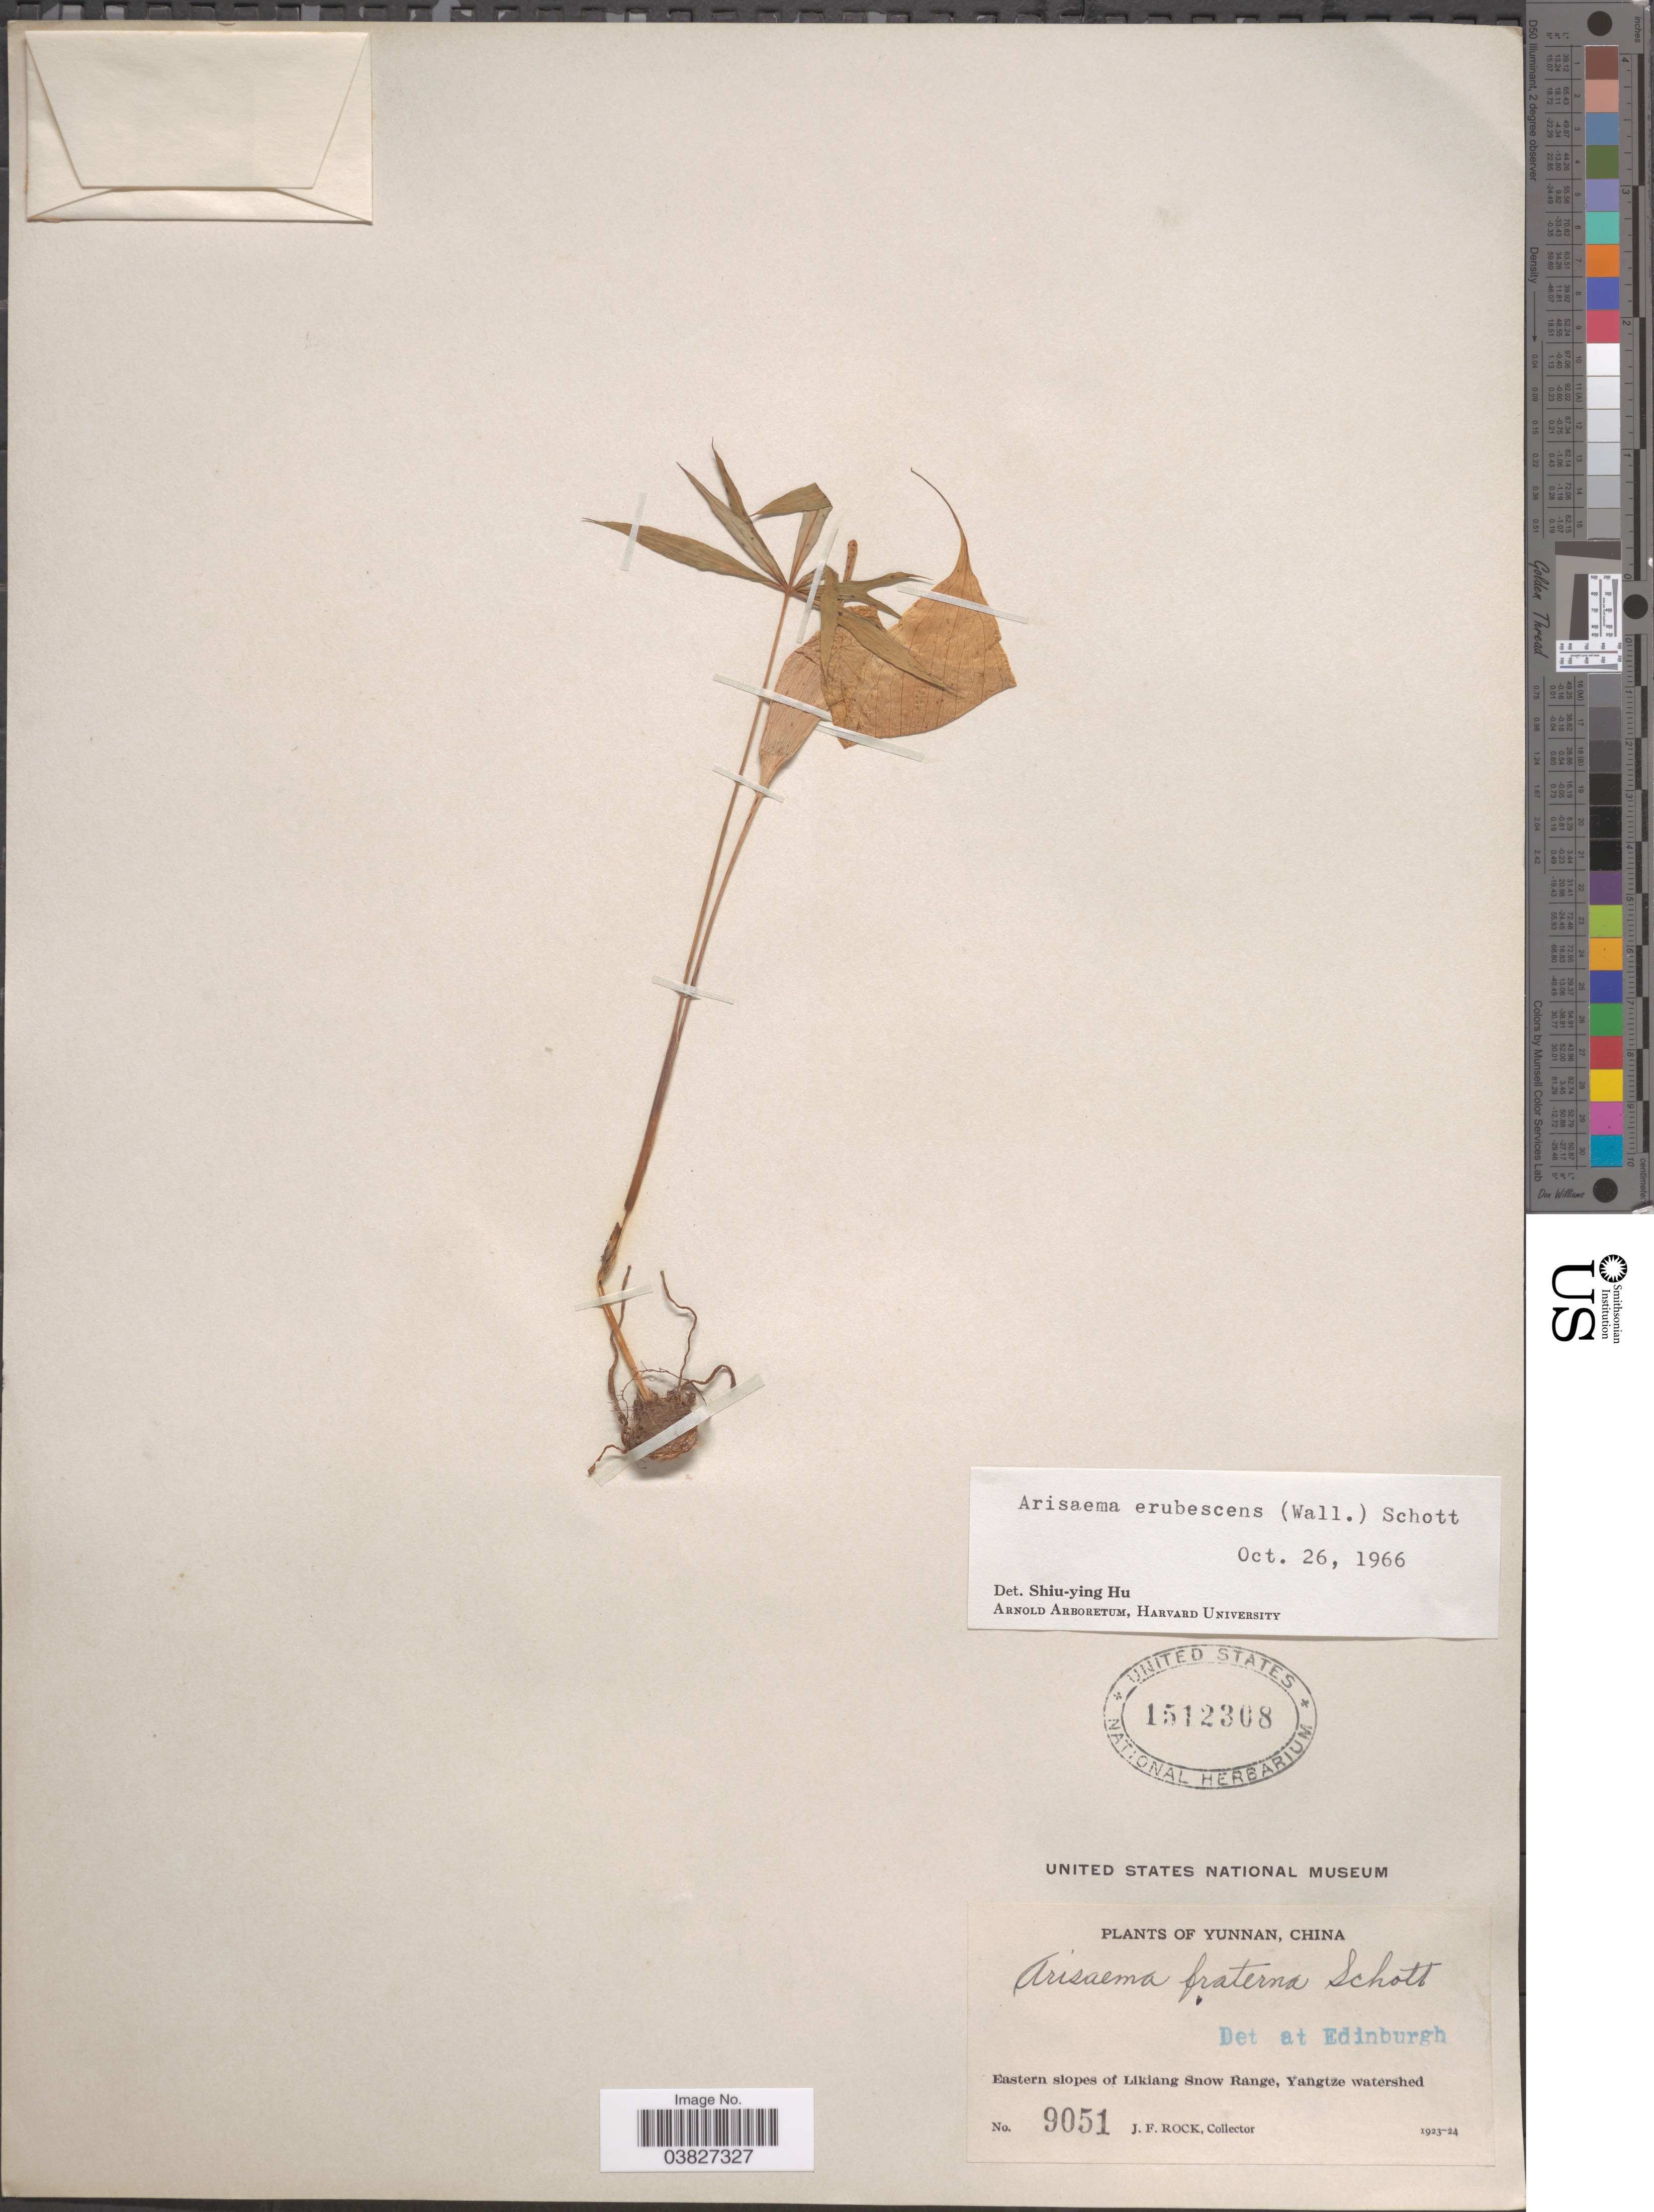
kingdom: Plantae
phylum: Tracheophyta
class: Liliopsida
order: Alismatales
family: Araceae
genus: Arisaema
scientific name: Arisaema erubescens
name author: (Wall.) Schott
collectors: J. Rock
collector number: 9051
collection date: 1923/1924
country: China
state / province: Yunnan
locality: Eastern slopes of Likiang Snow Range, Yangtze watershed.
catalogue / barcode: US 1512308